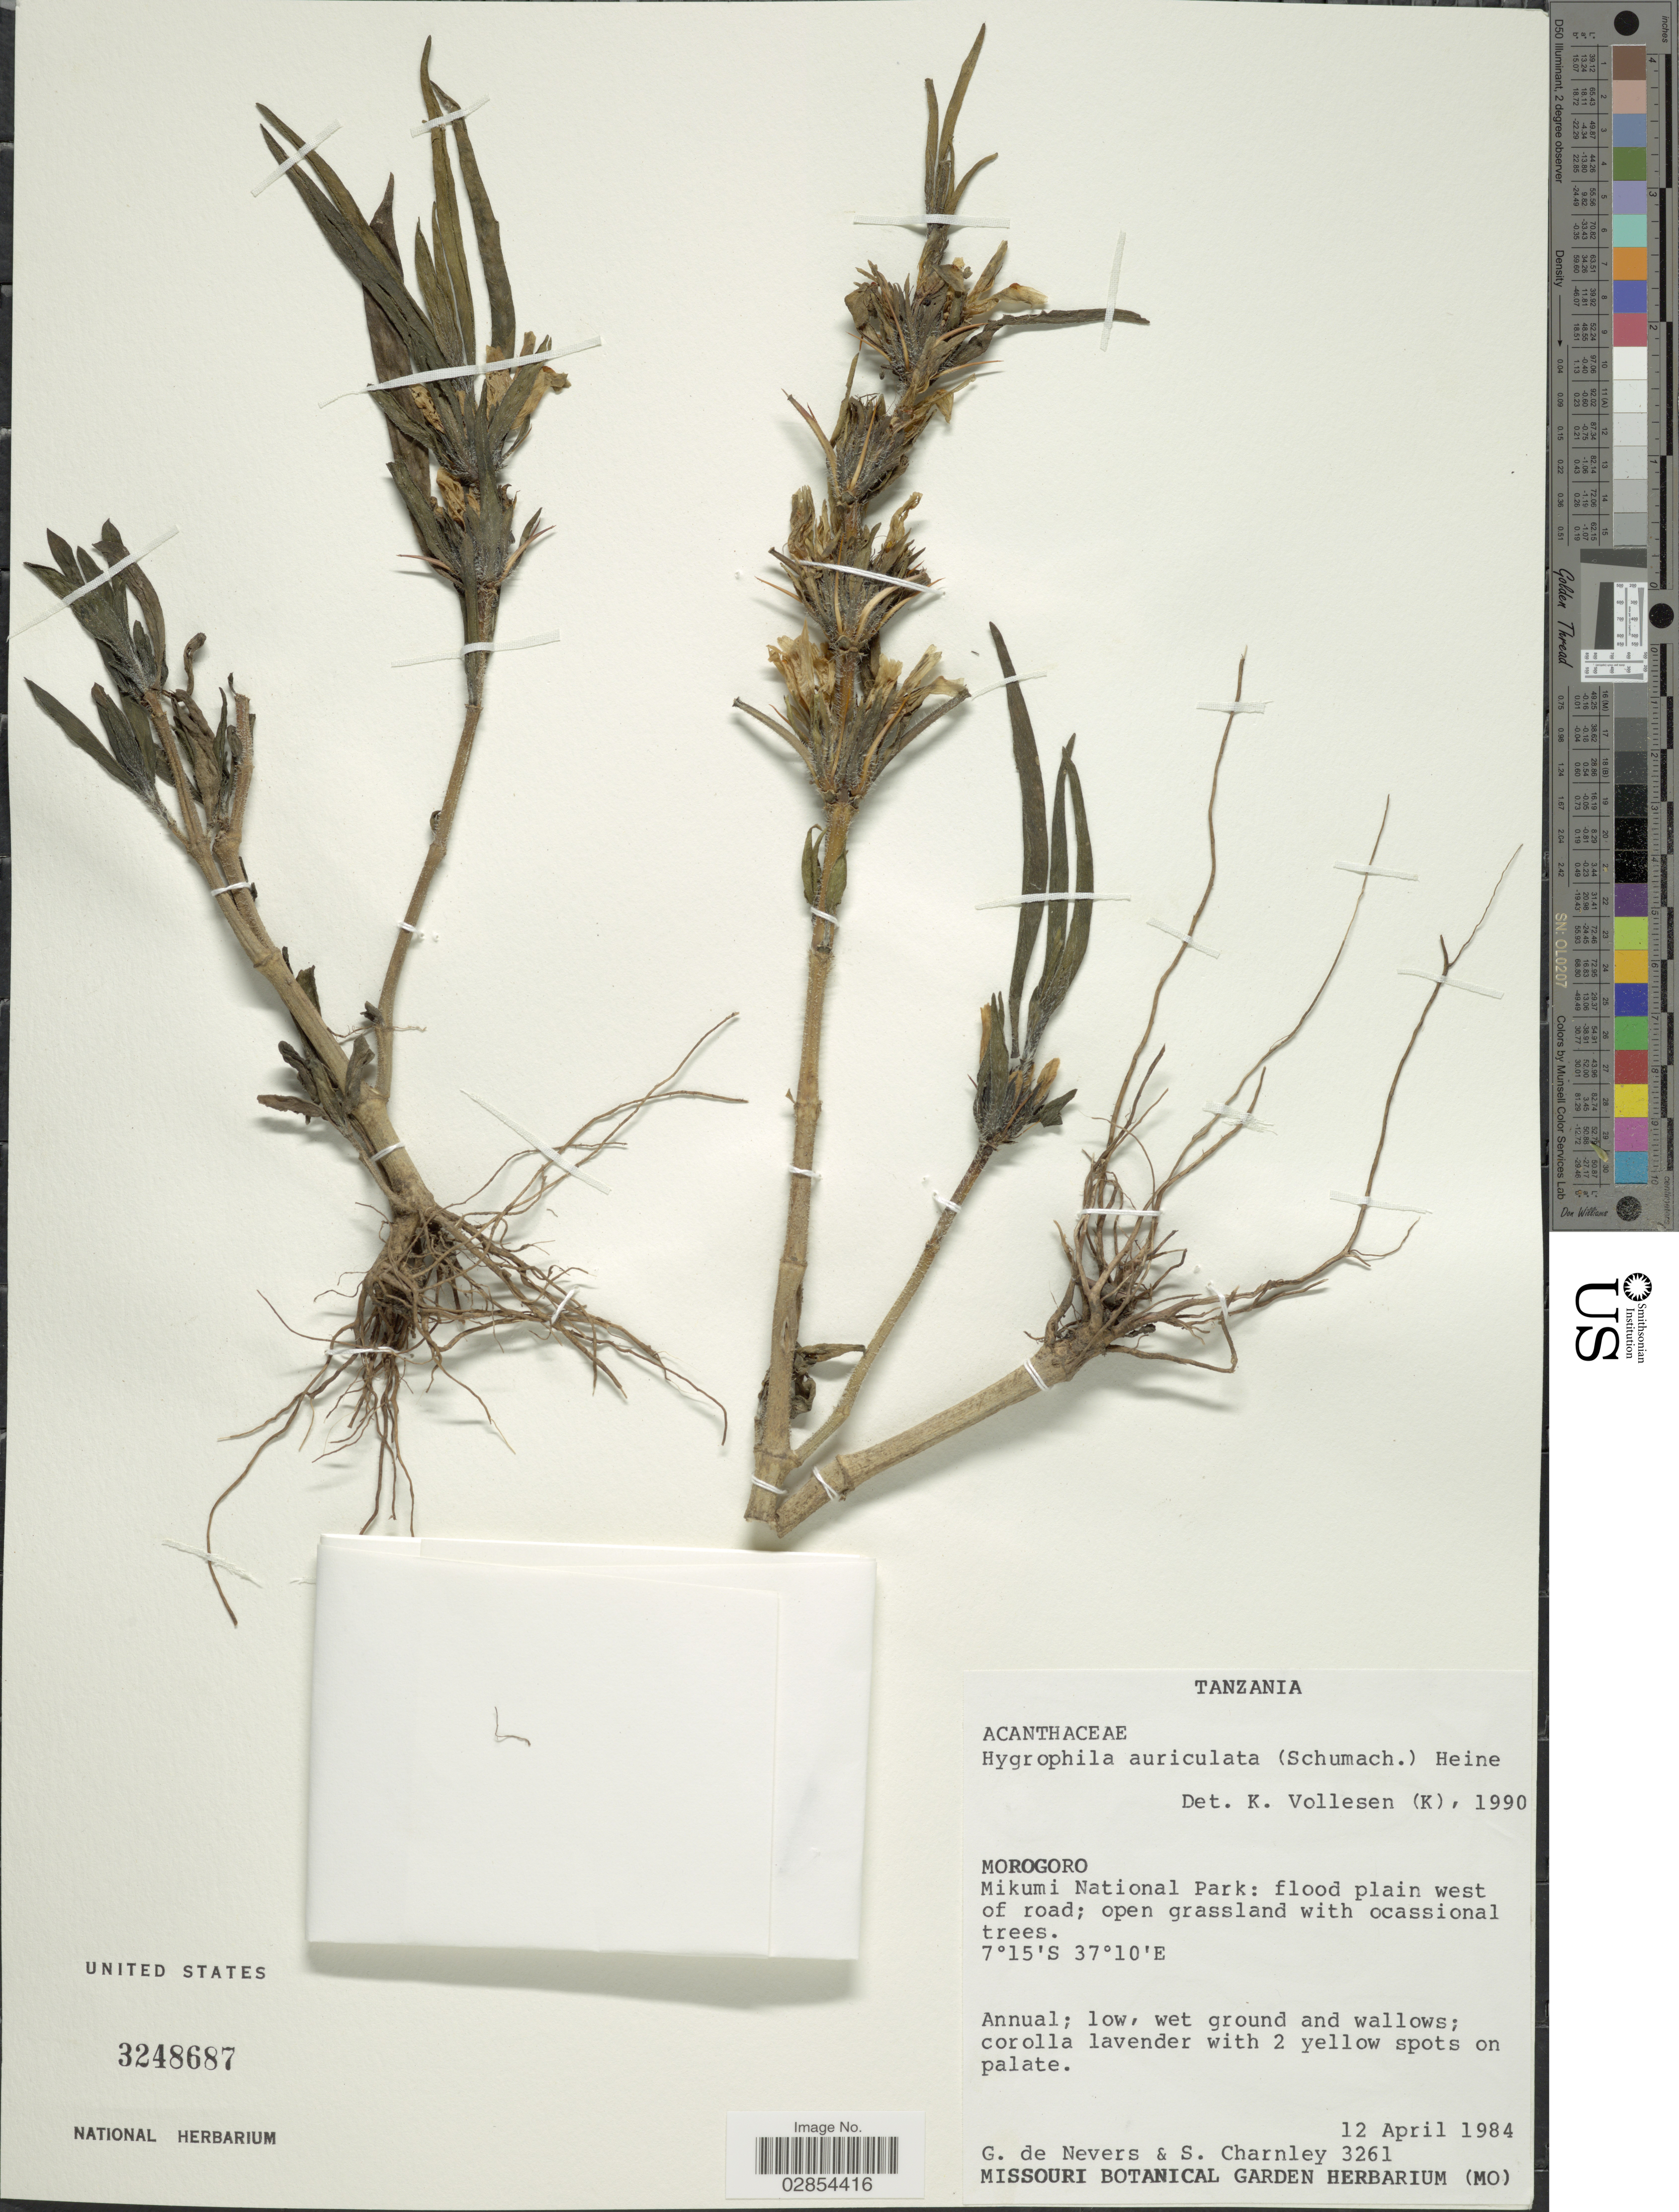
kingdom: Plantae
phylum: Tracheophyta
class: Magnoliopsida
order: Lamiales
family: Acanthaceae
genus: Hygrophila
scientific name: Hygrophila auriculata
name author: (Schumach.) Heine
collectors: G. Nevers & S. Charnley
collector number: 3261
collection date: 1984-04-12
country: Tanzania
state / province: Morogoro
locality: Mikumi National Park.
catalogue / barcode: US 3248687